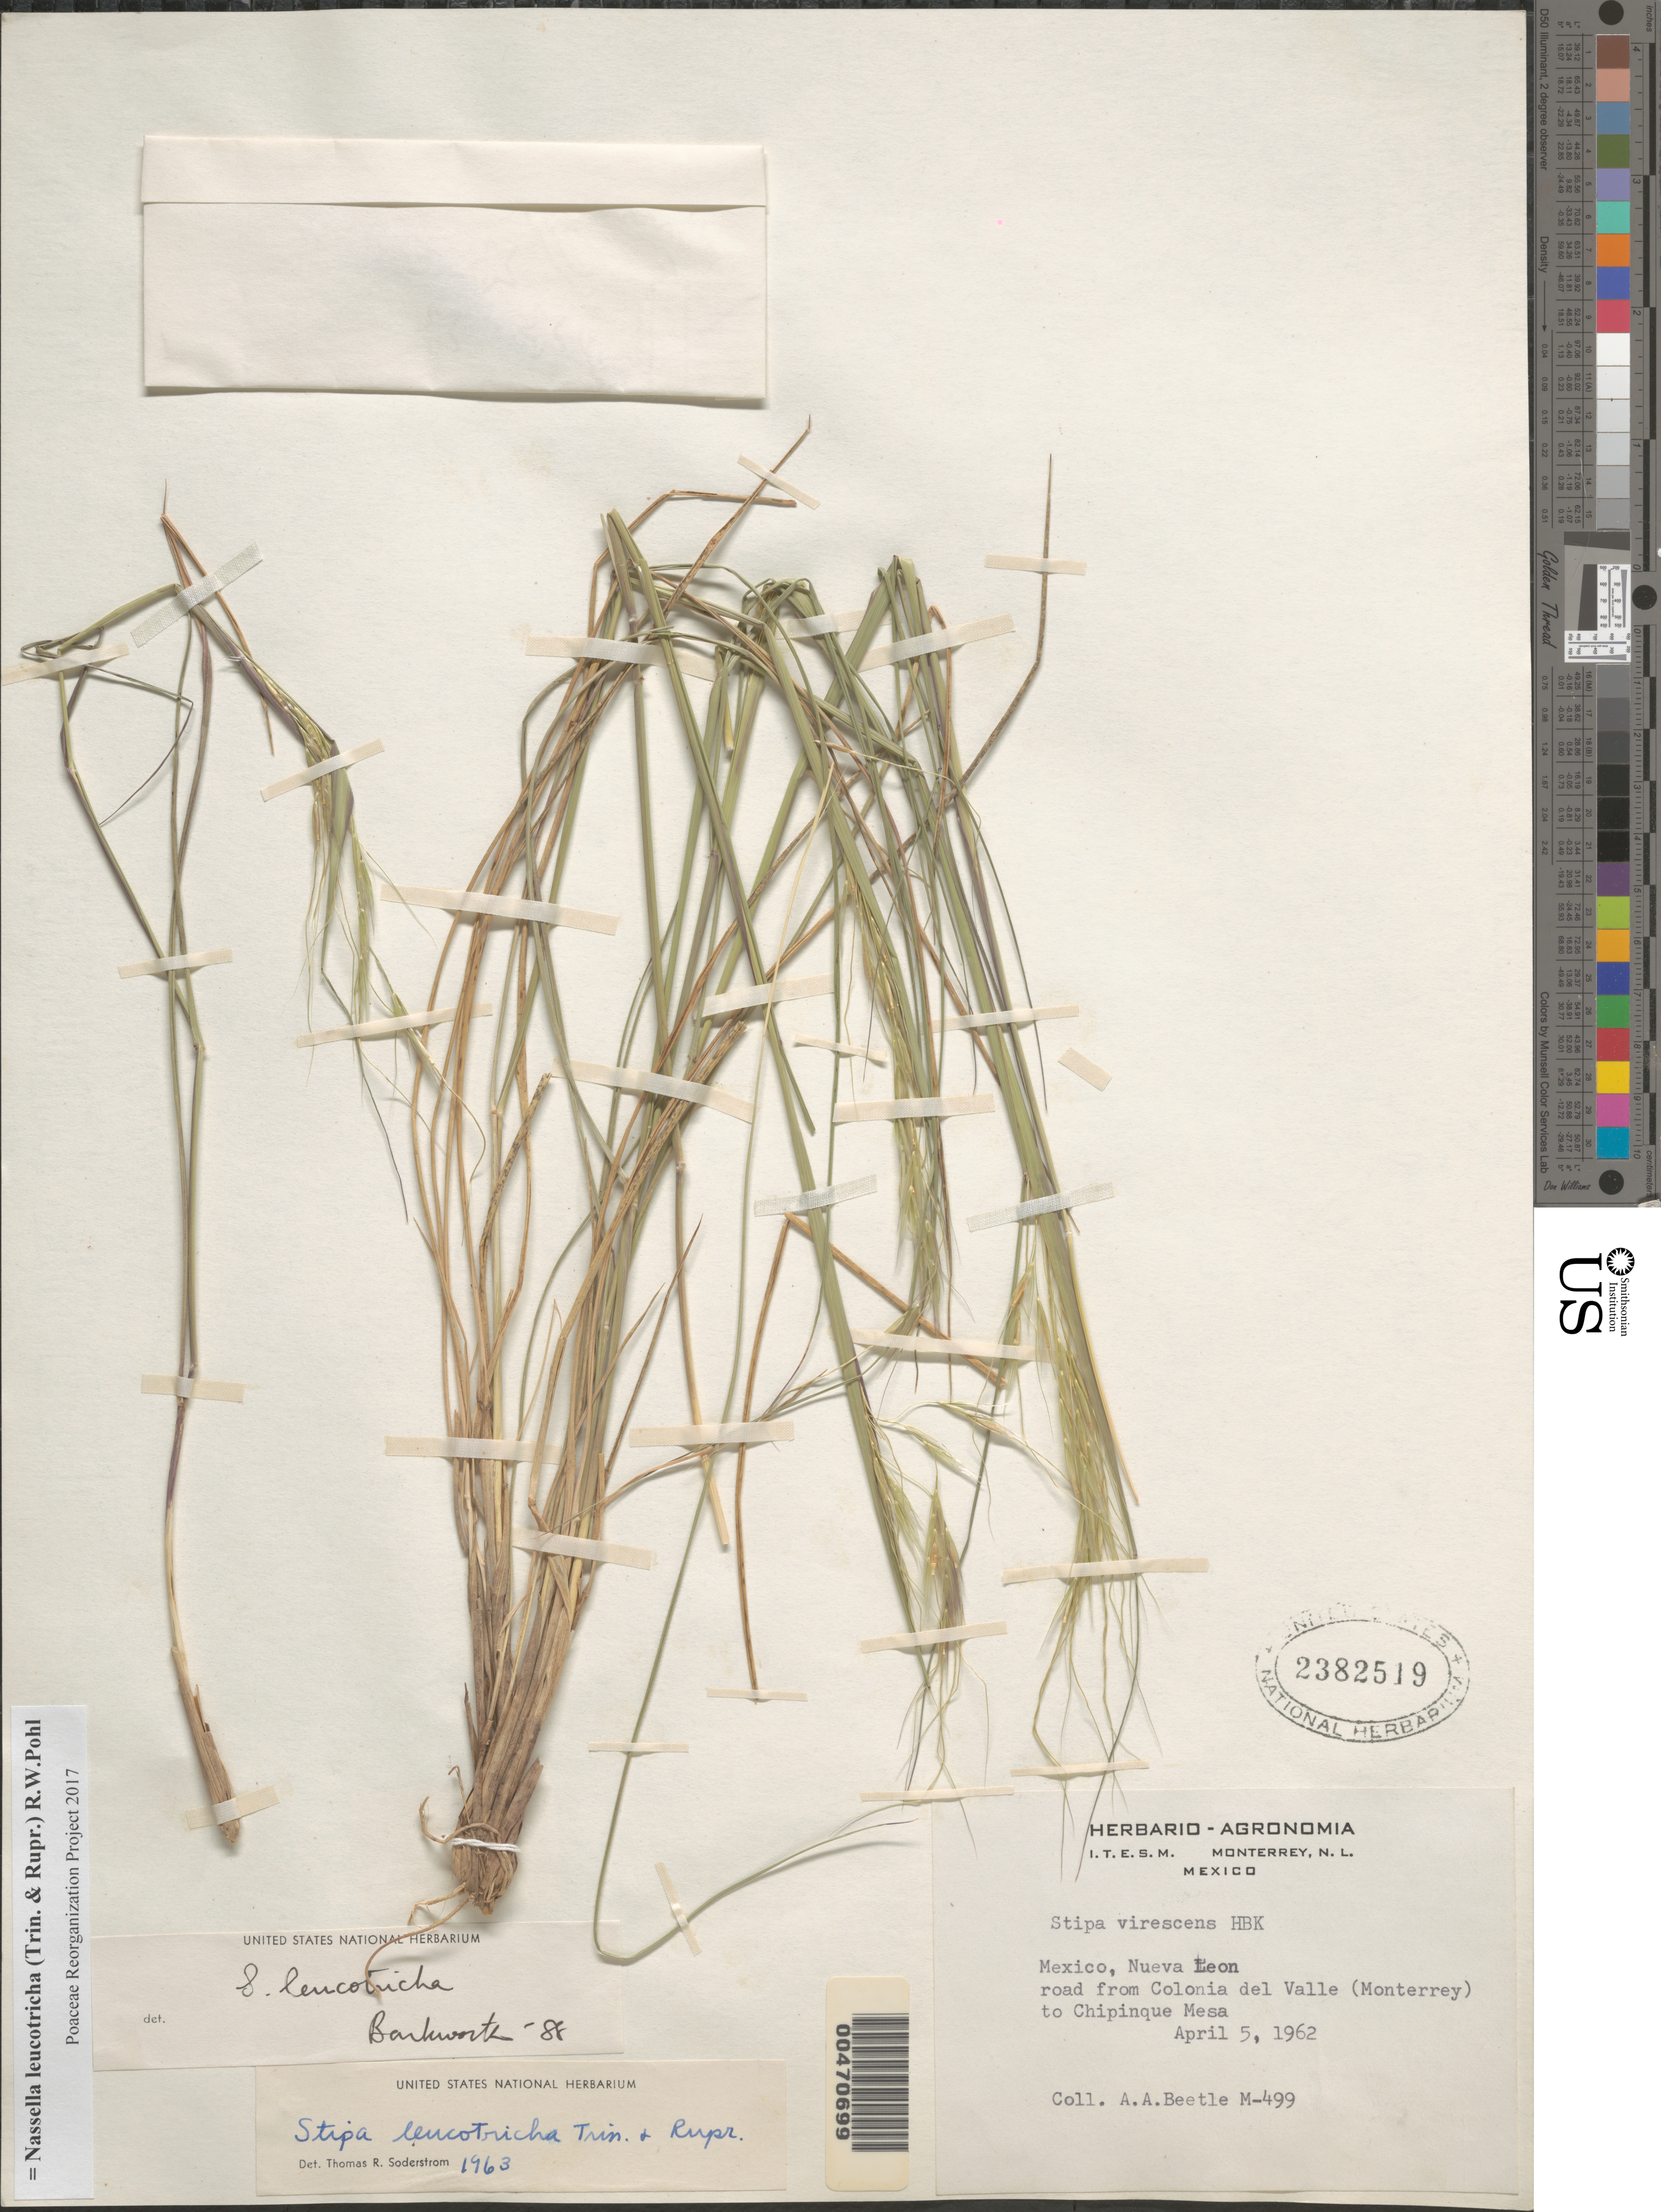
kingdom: Plantae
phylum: Tracheophyta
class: Liliopsida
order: Poales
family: Poaceae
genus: Nassella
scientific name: Nassella leucotricha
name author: (Trin. & Rupr.) R.W. Pohl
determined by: Poaceae Reorganization Project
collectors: A. A. Beetle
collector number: M-499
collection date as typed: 5 Apr 1962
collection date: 1962-04-05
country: Mexico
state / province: Nuevo León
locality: Rd from Colonia del Valle (Monterrey) to Chipinque Mesa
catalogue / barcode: US 2382519